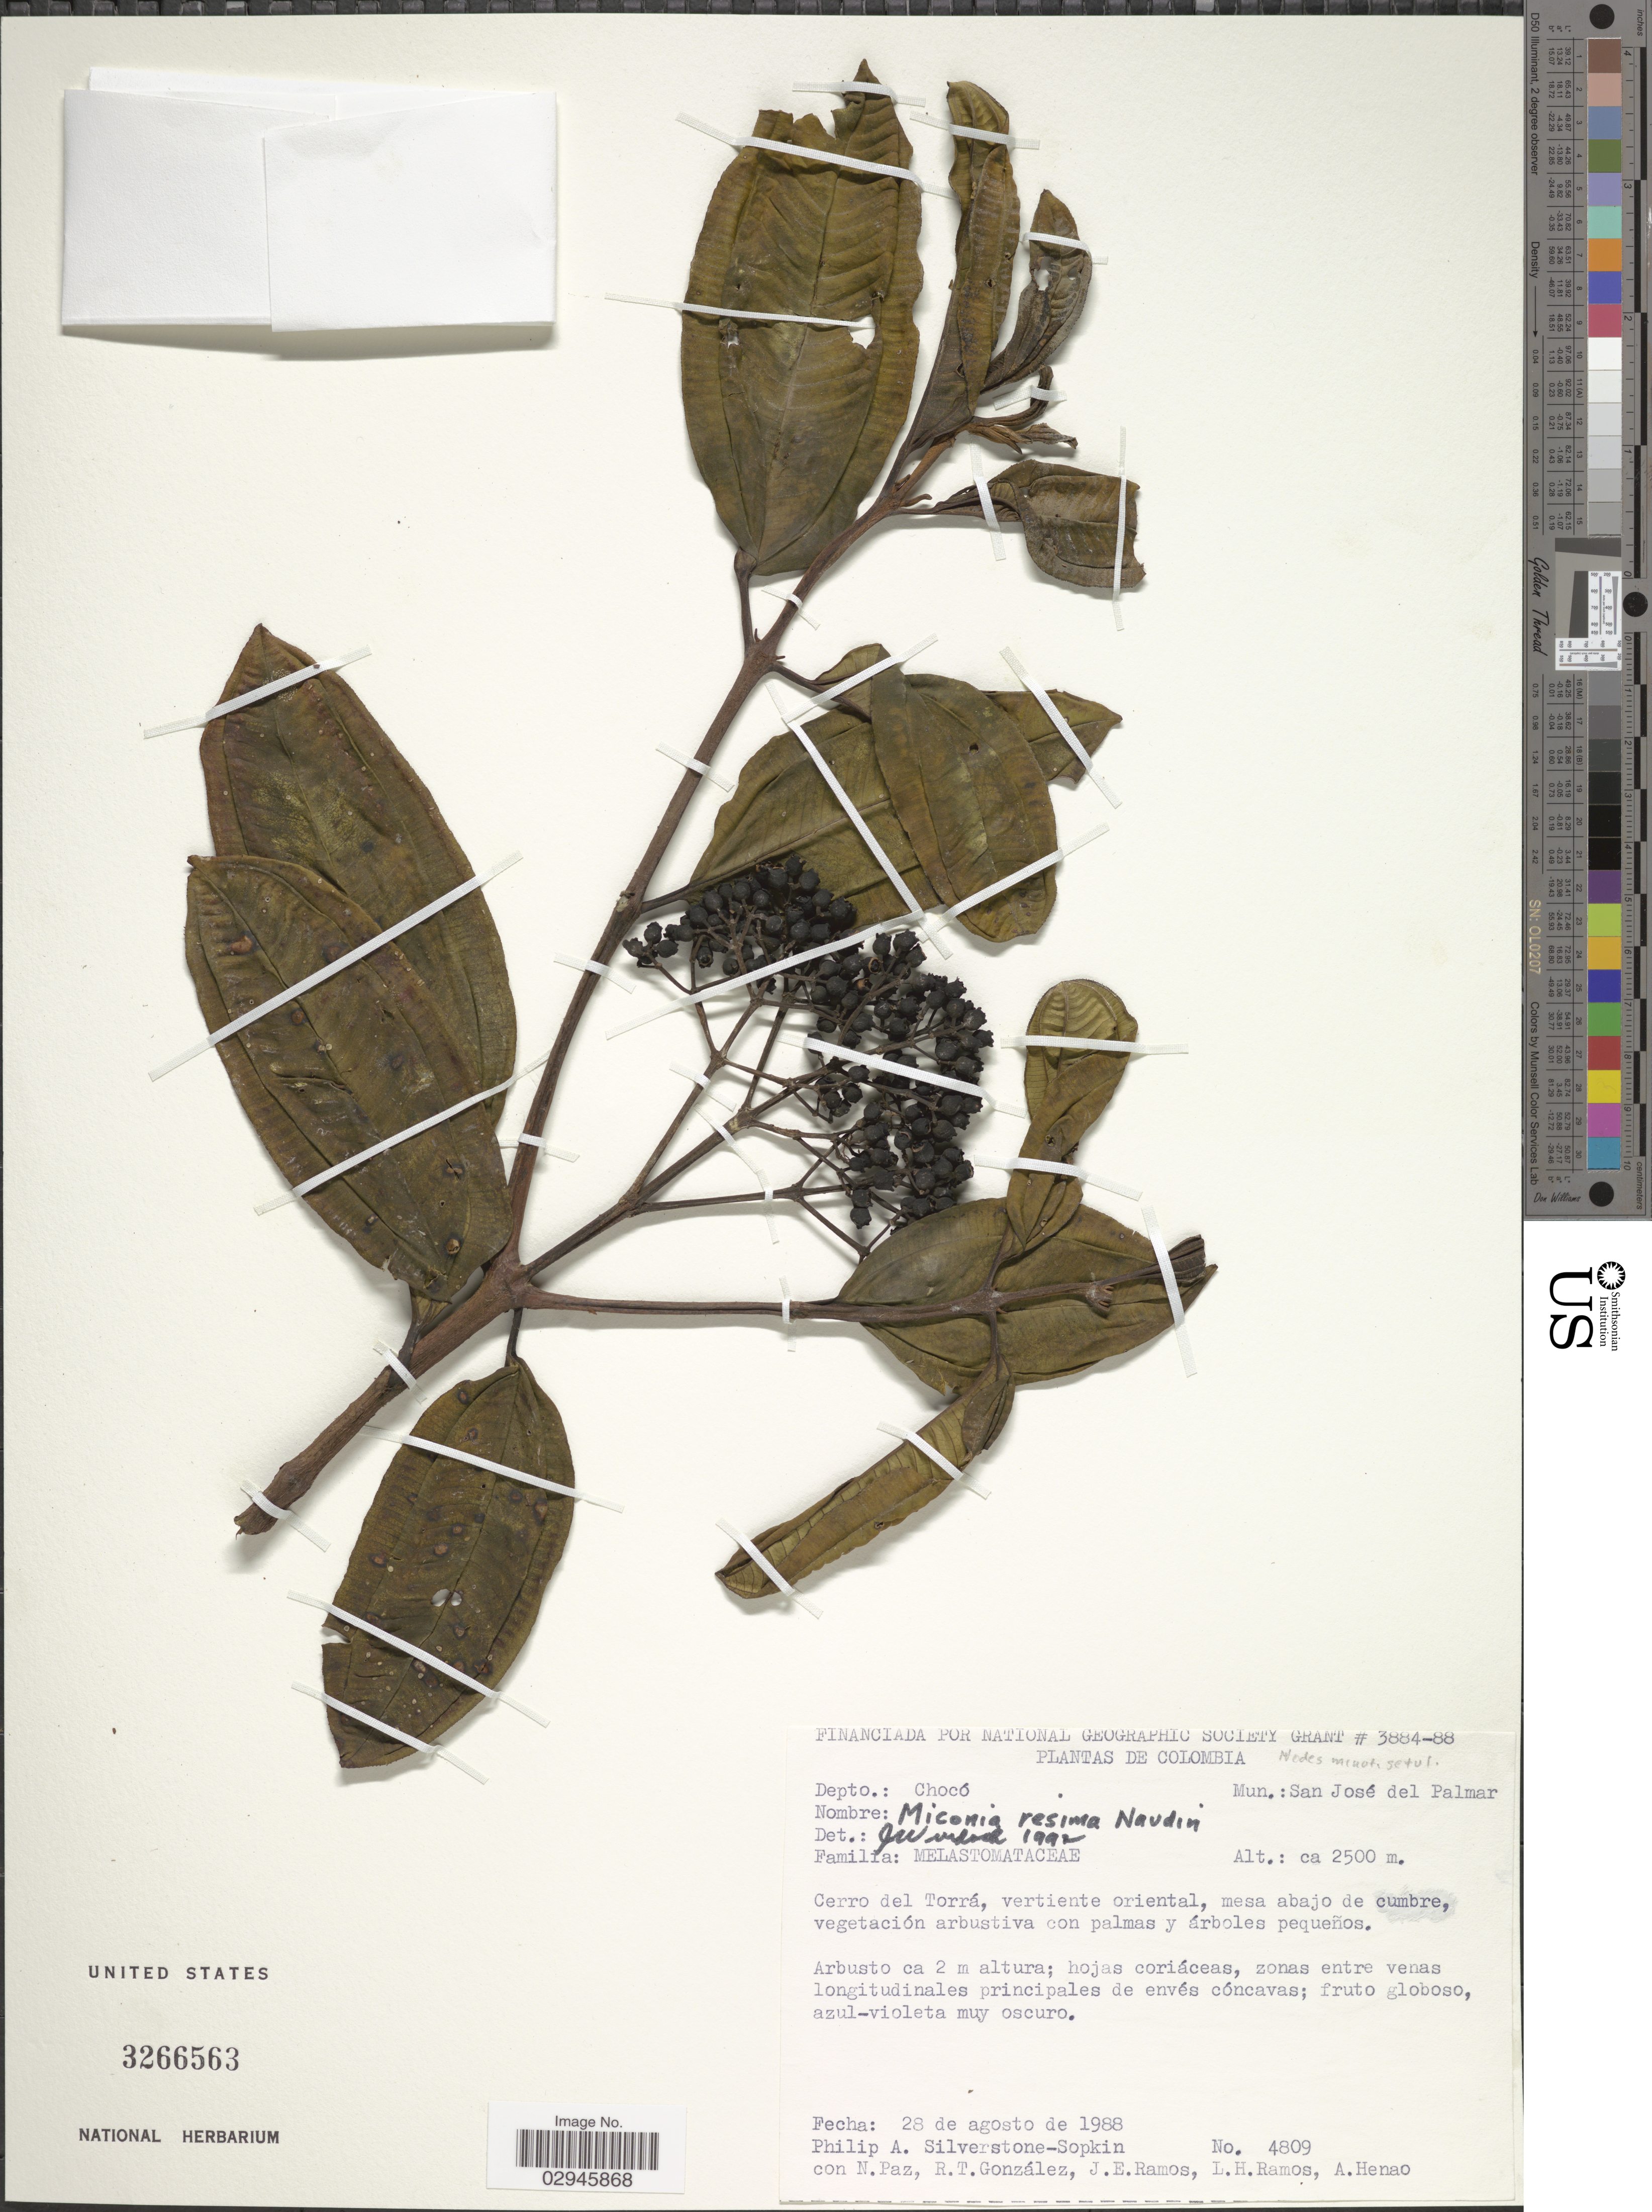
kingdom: Plantae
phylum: Tracheophyta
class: Magnoliopsida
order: Myrtales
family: Melastomataceae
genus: Miconia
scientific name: Miconia sp.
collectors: P. A. Silverstone-Sopkin, N. Paz, R. Gonzales, J. E. Ramos & et al.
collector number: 4809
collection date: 1988-08-28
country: Colombia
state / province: Chocó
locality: Depto.: Chocó. Mun.: San José del Palmar. Cerro del Torrá, vertiente oriental.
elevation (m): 2500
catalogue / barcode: US 3266563